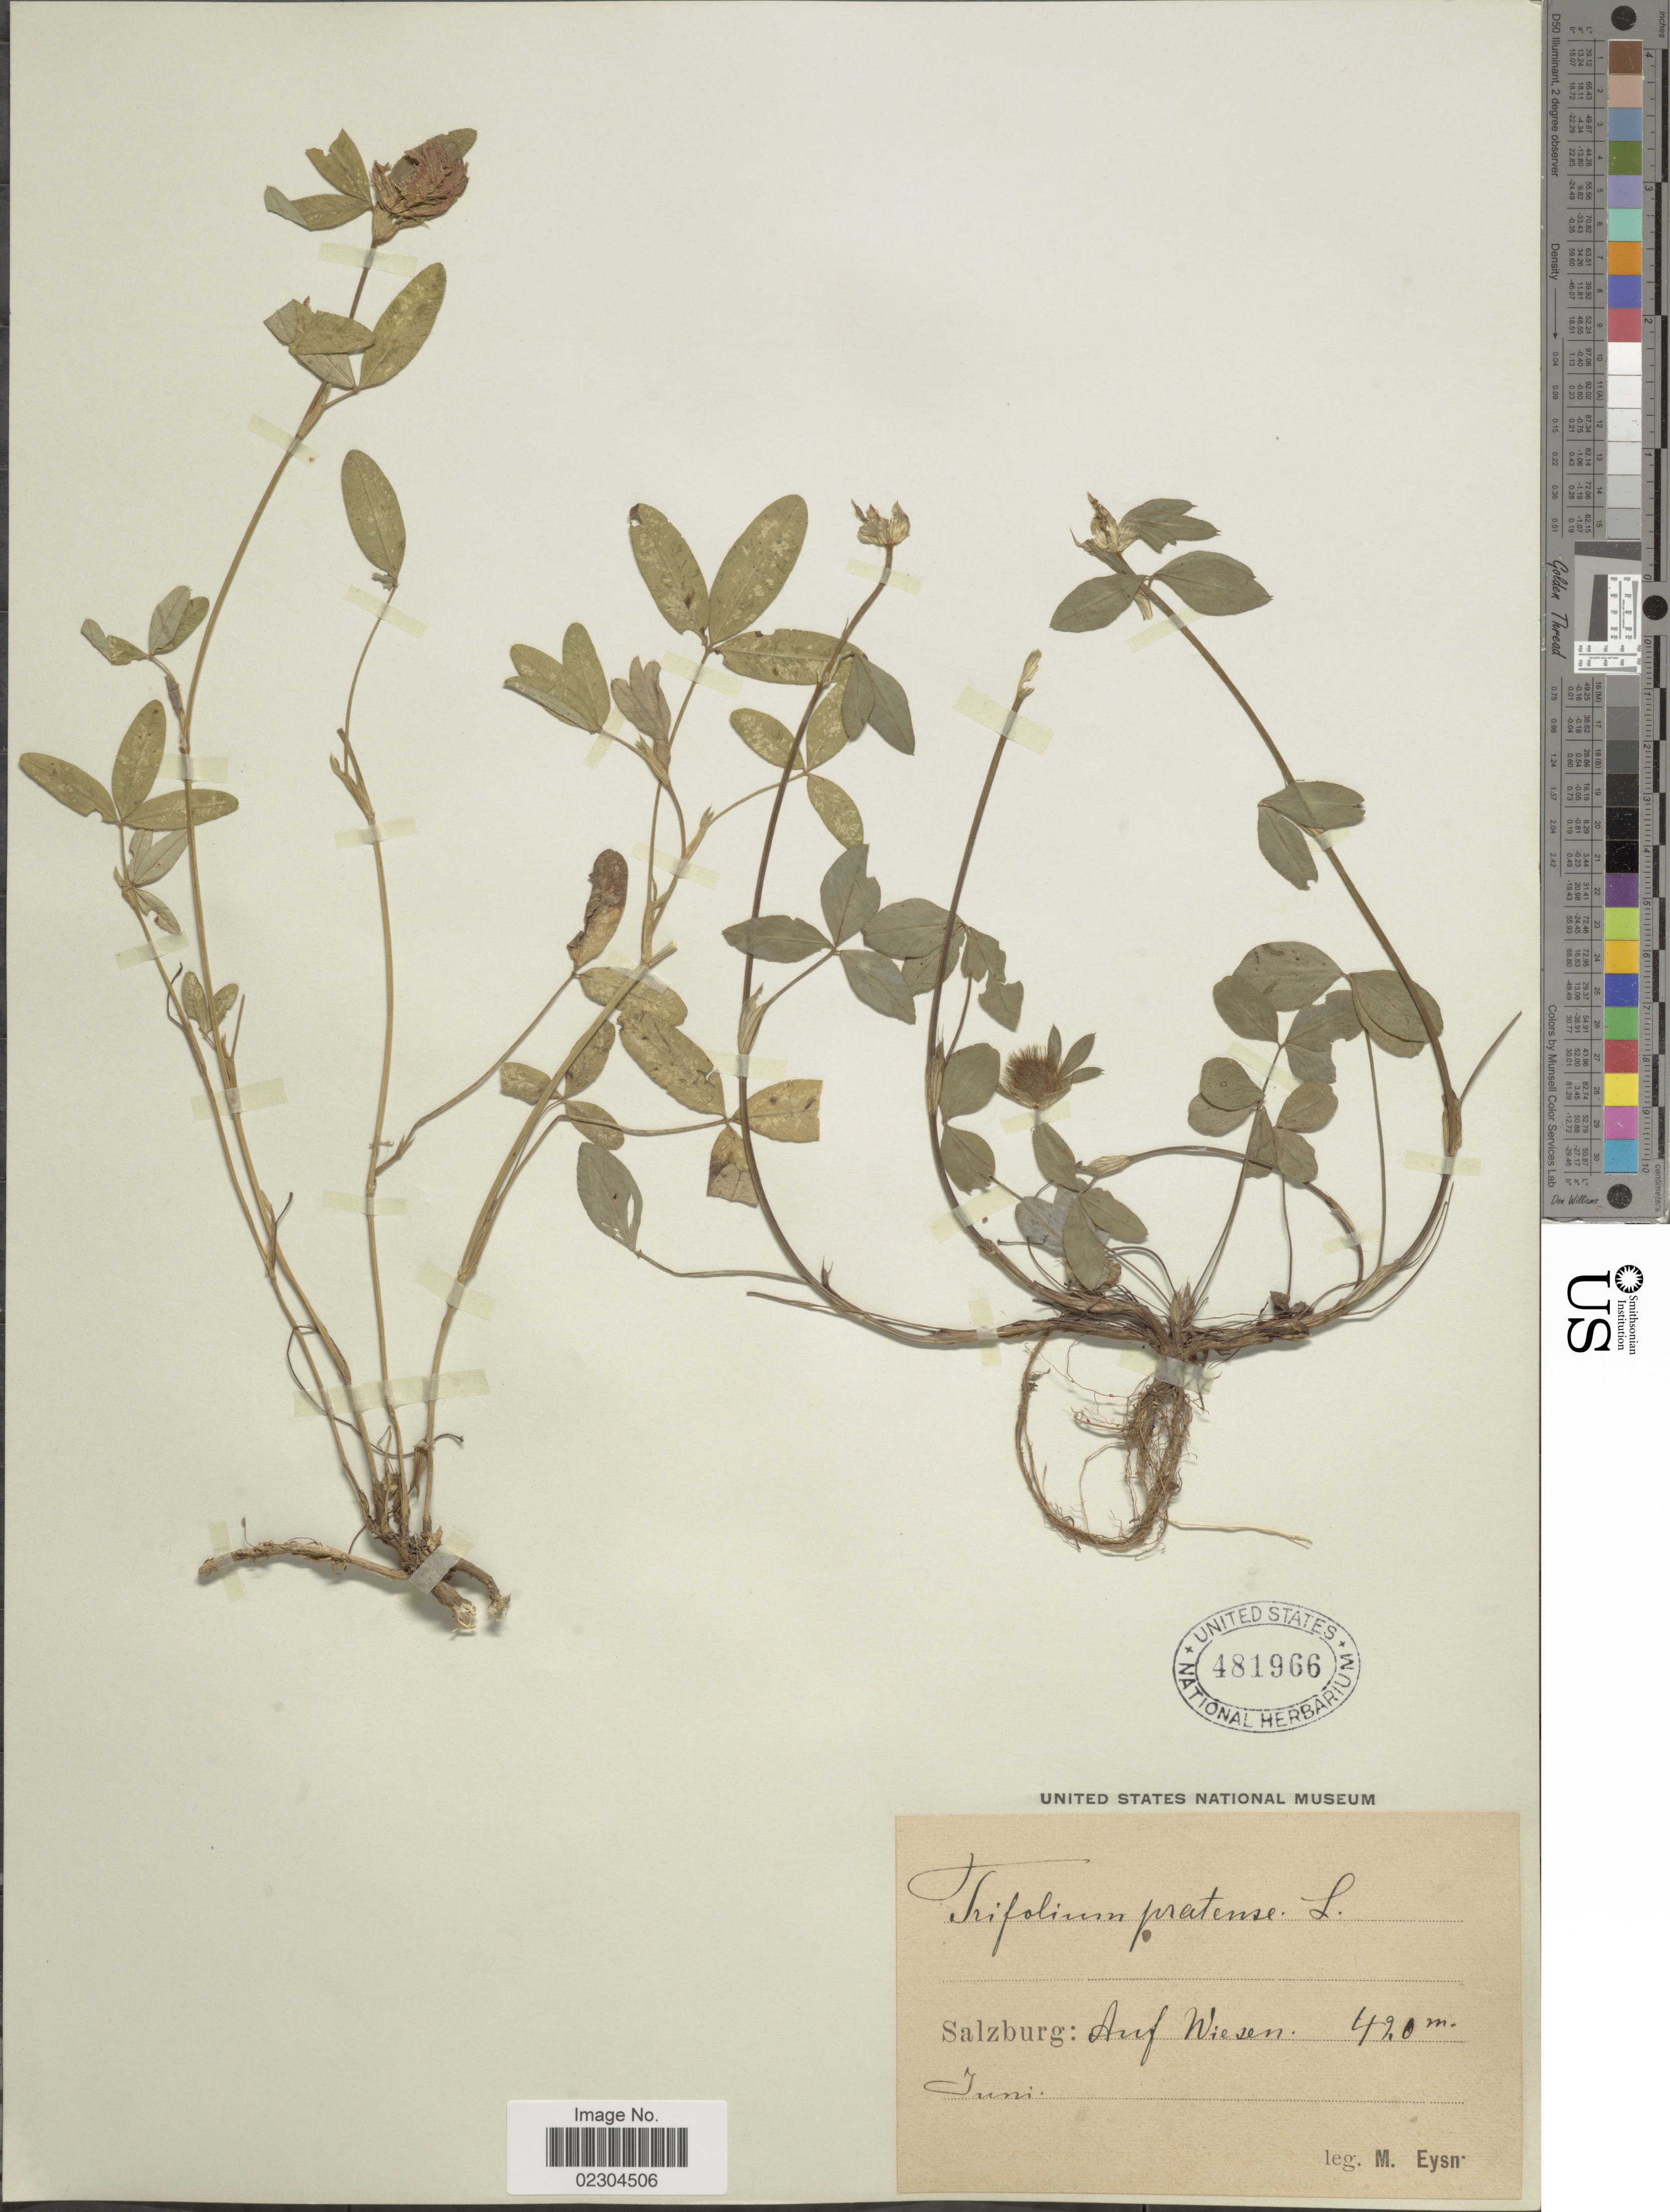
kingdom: Plantae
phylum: Tracheophyta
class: Magnoliopsida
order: Fabales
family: Fabaceae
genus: Trifolium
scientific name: Trifolium pratense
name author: L.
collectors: M. Eysn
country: Austria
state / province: Salzburg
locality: Salzburg: Auf Wiesen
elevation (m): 420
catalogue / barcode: US 481966